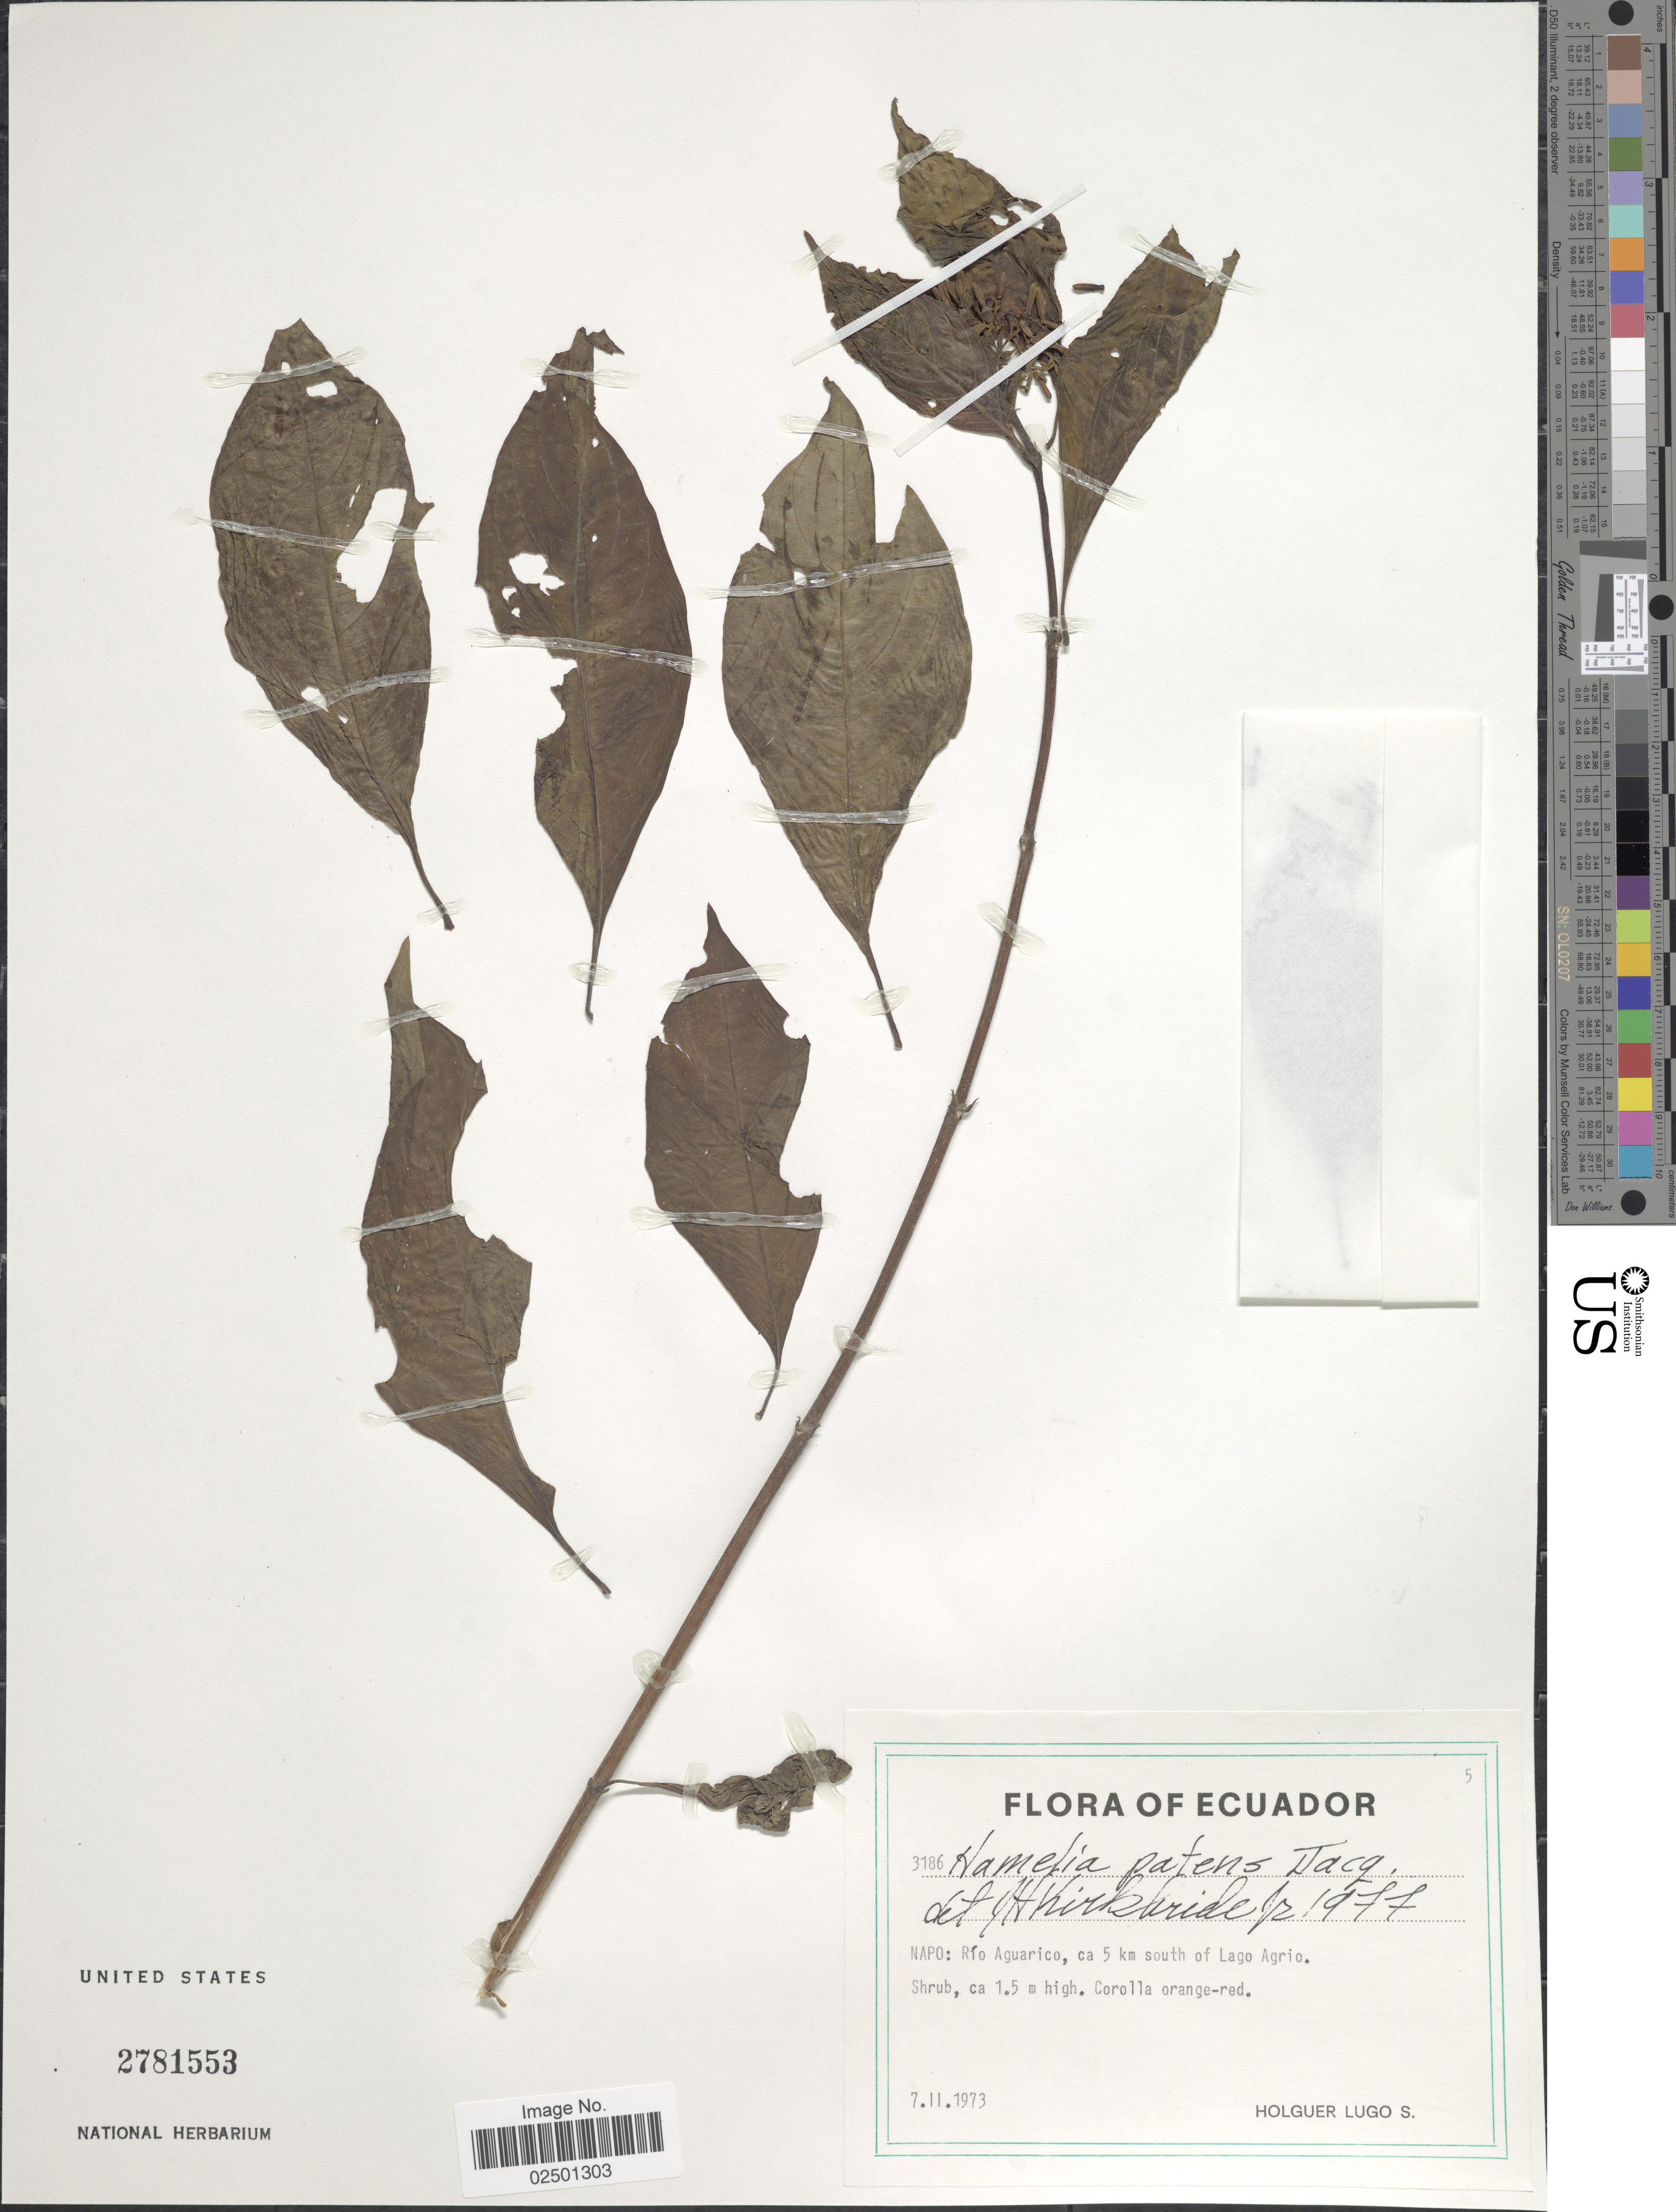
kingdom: Plantae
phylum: Tracheophyta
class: Magnoliopsida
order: Gentianales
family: Rubiaceae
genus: Hamelia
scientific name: Hamelia patens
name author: Jacq.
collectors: H. Lugo S.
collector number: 3186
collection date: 1973-02-07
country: Ecuador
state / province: Napo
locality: Rio Aguarico, ca 5 km south of Lago Agrio.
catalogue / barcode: US 2781553